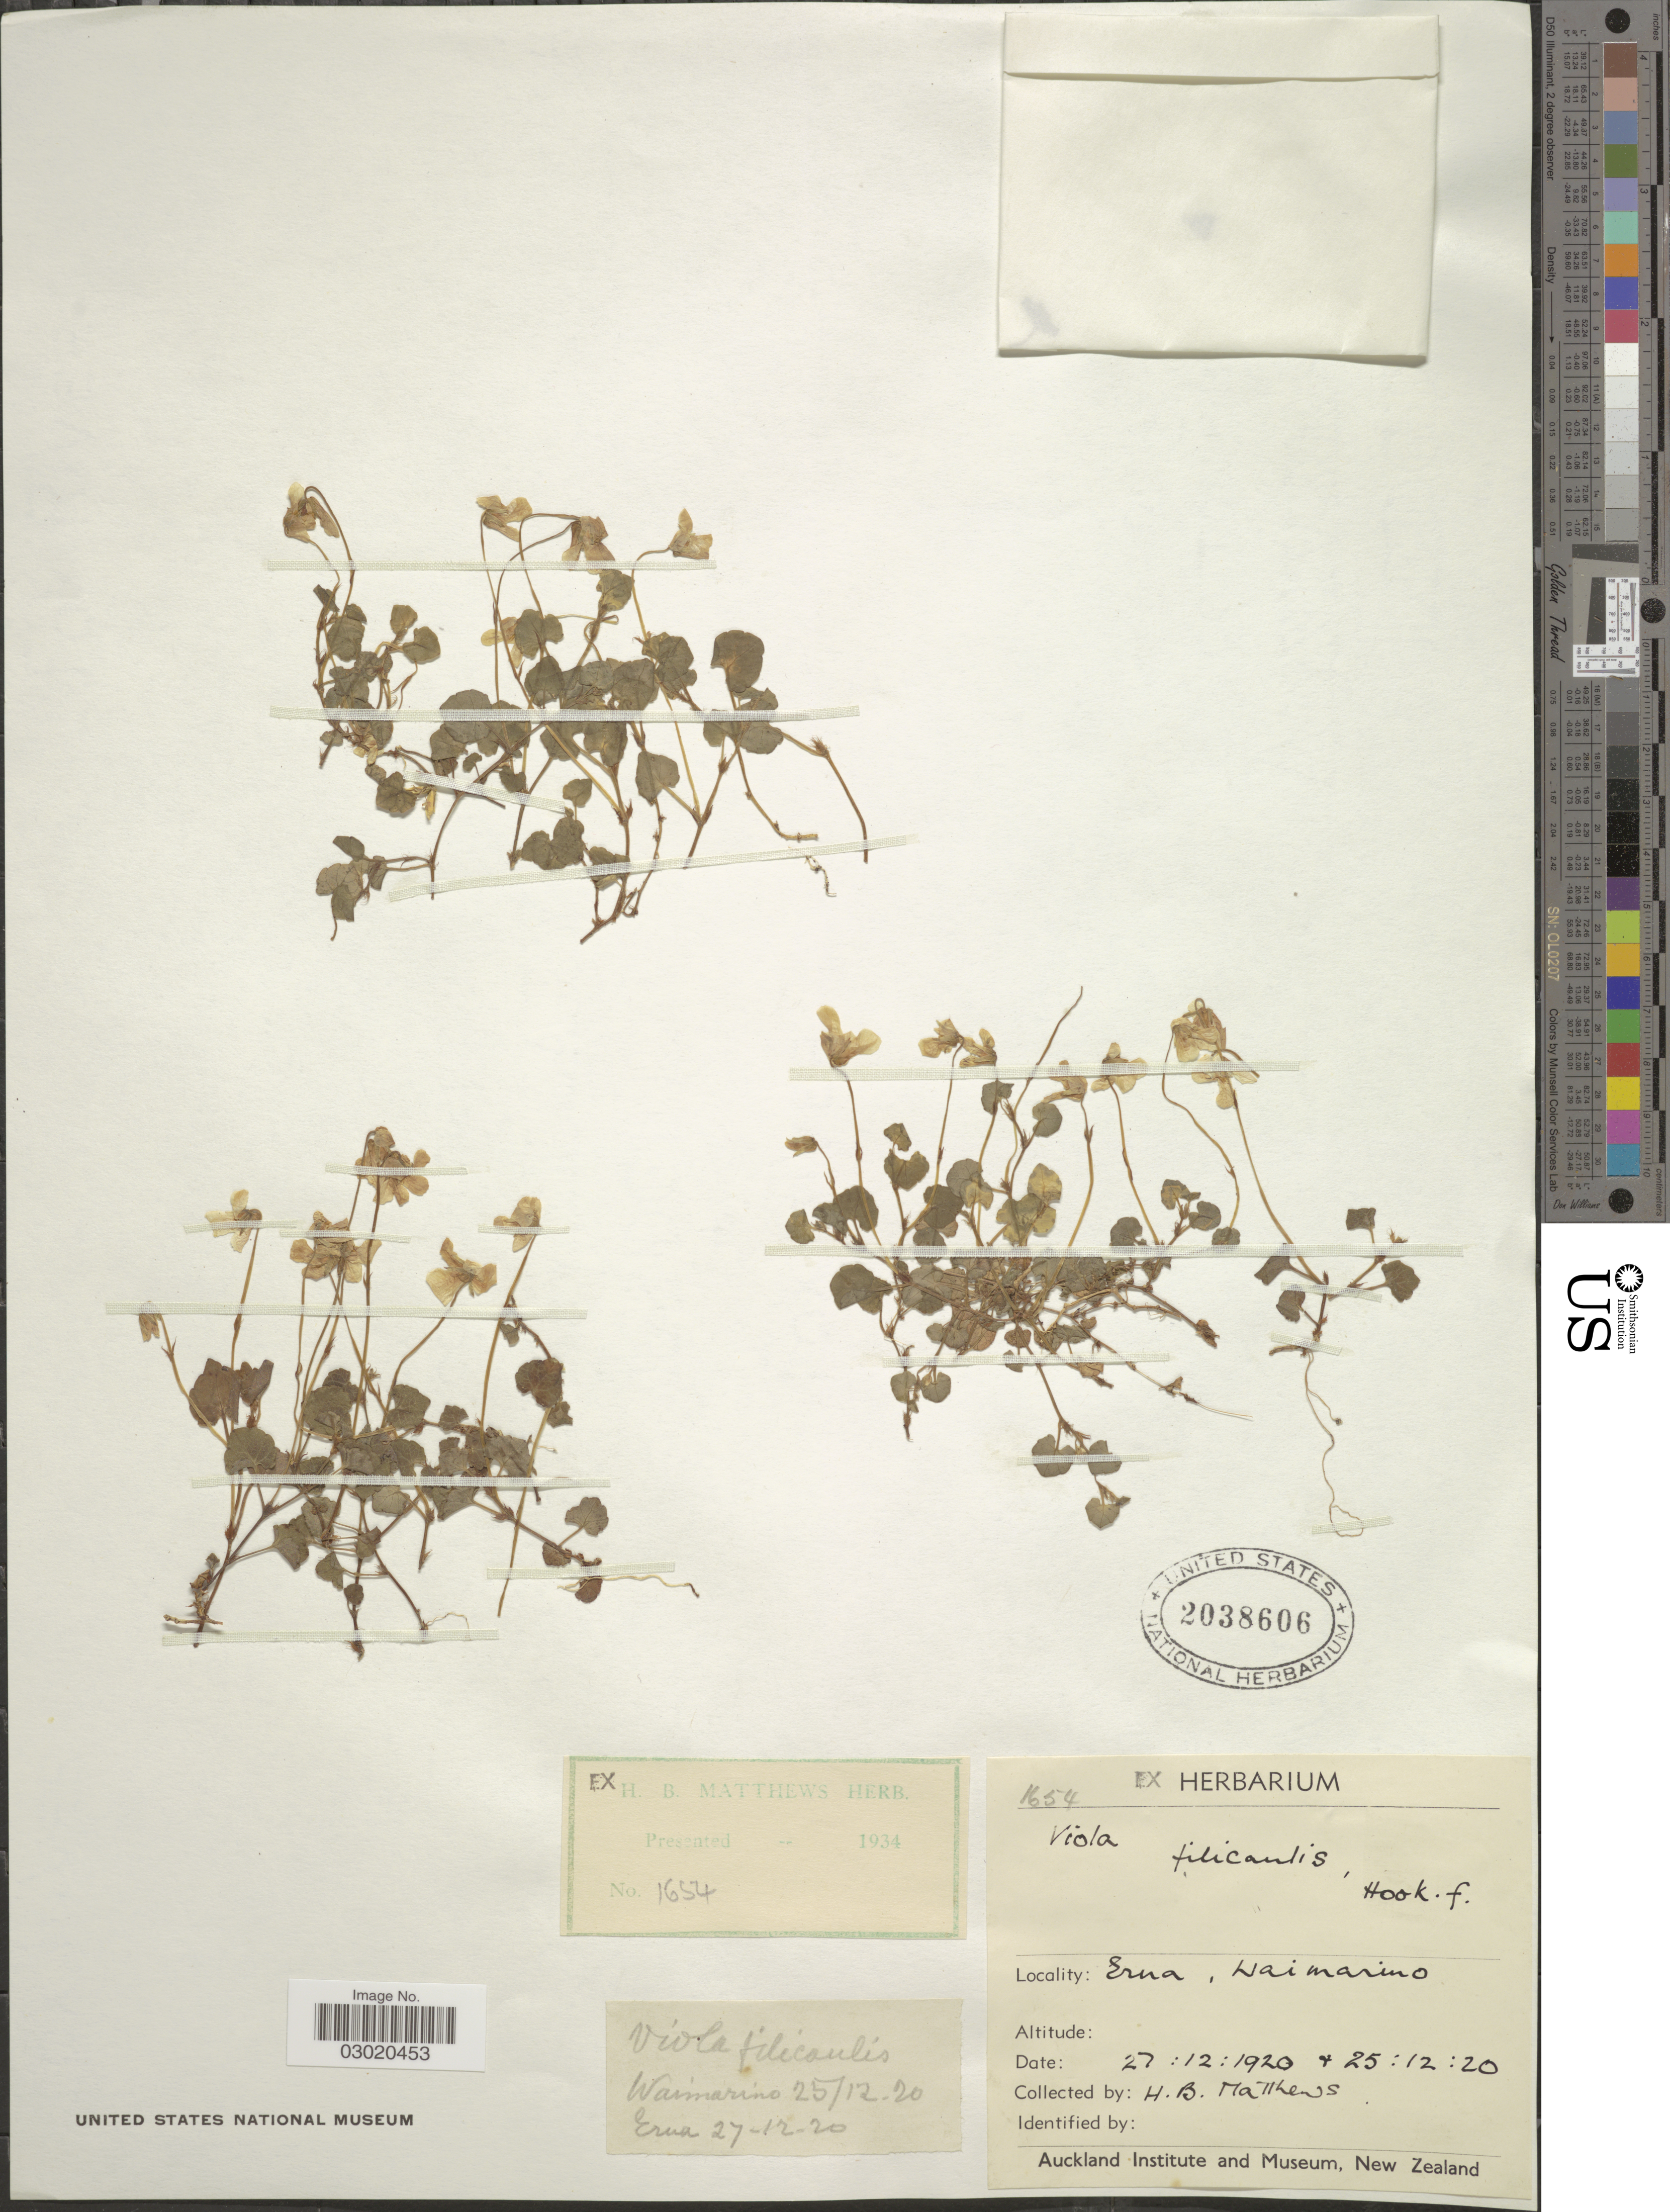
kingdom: Plantae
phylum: Tracheophyta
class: Magnoliopsida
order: Malpighiales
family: Violaceae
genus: Viola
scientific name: Viola filicaulis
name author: Hook. f.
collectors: H. B. Matthews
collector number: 1654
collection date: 1920-12-25/1920-12-27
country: New Zealand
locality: Erna, Waimarino.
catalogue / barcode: US 2038606